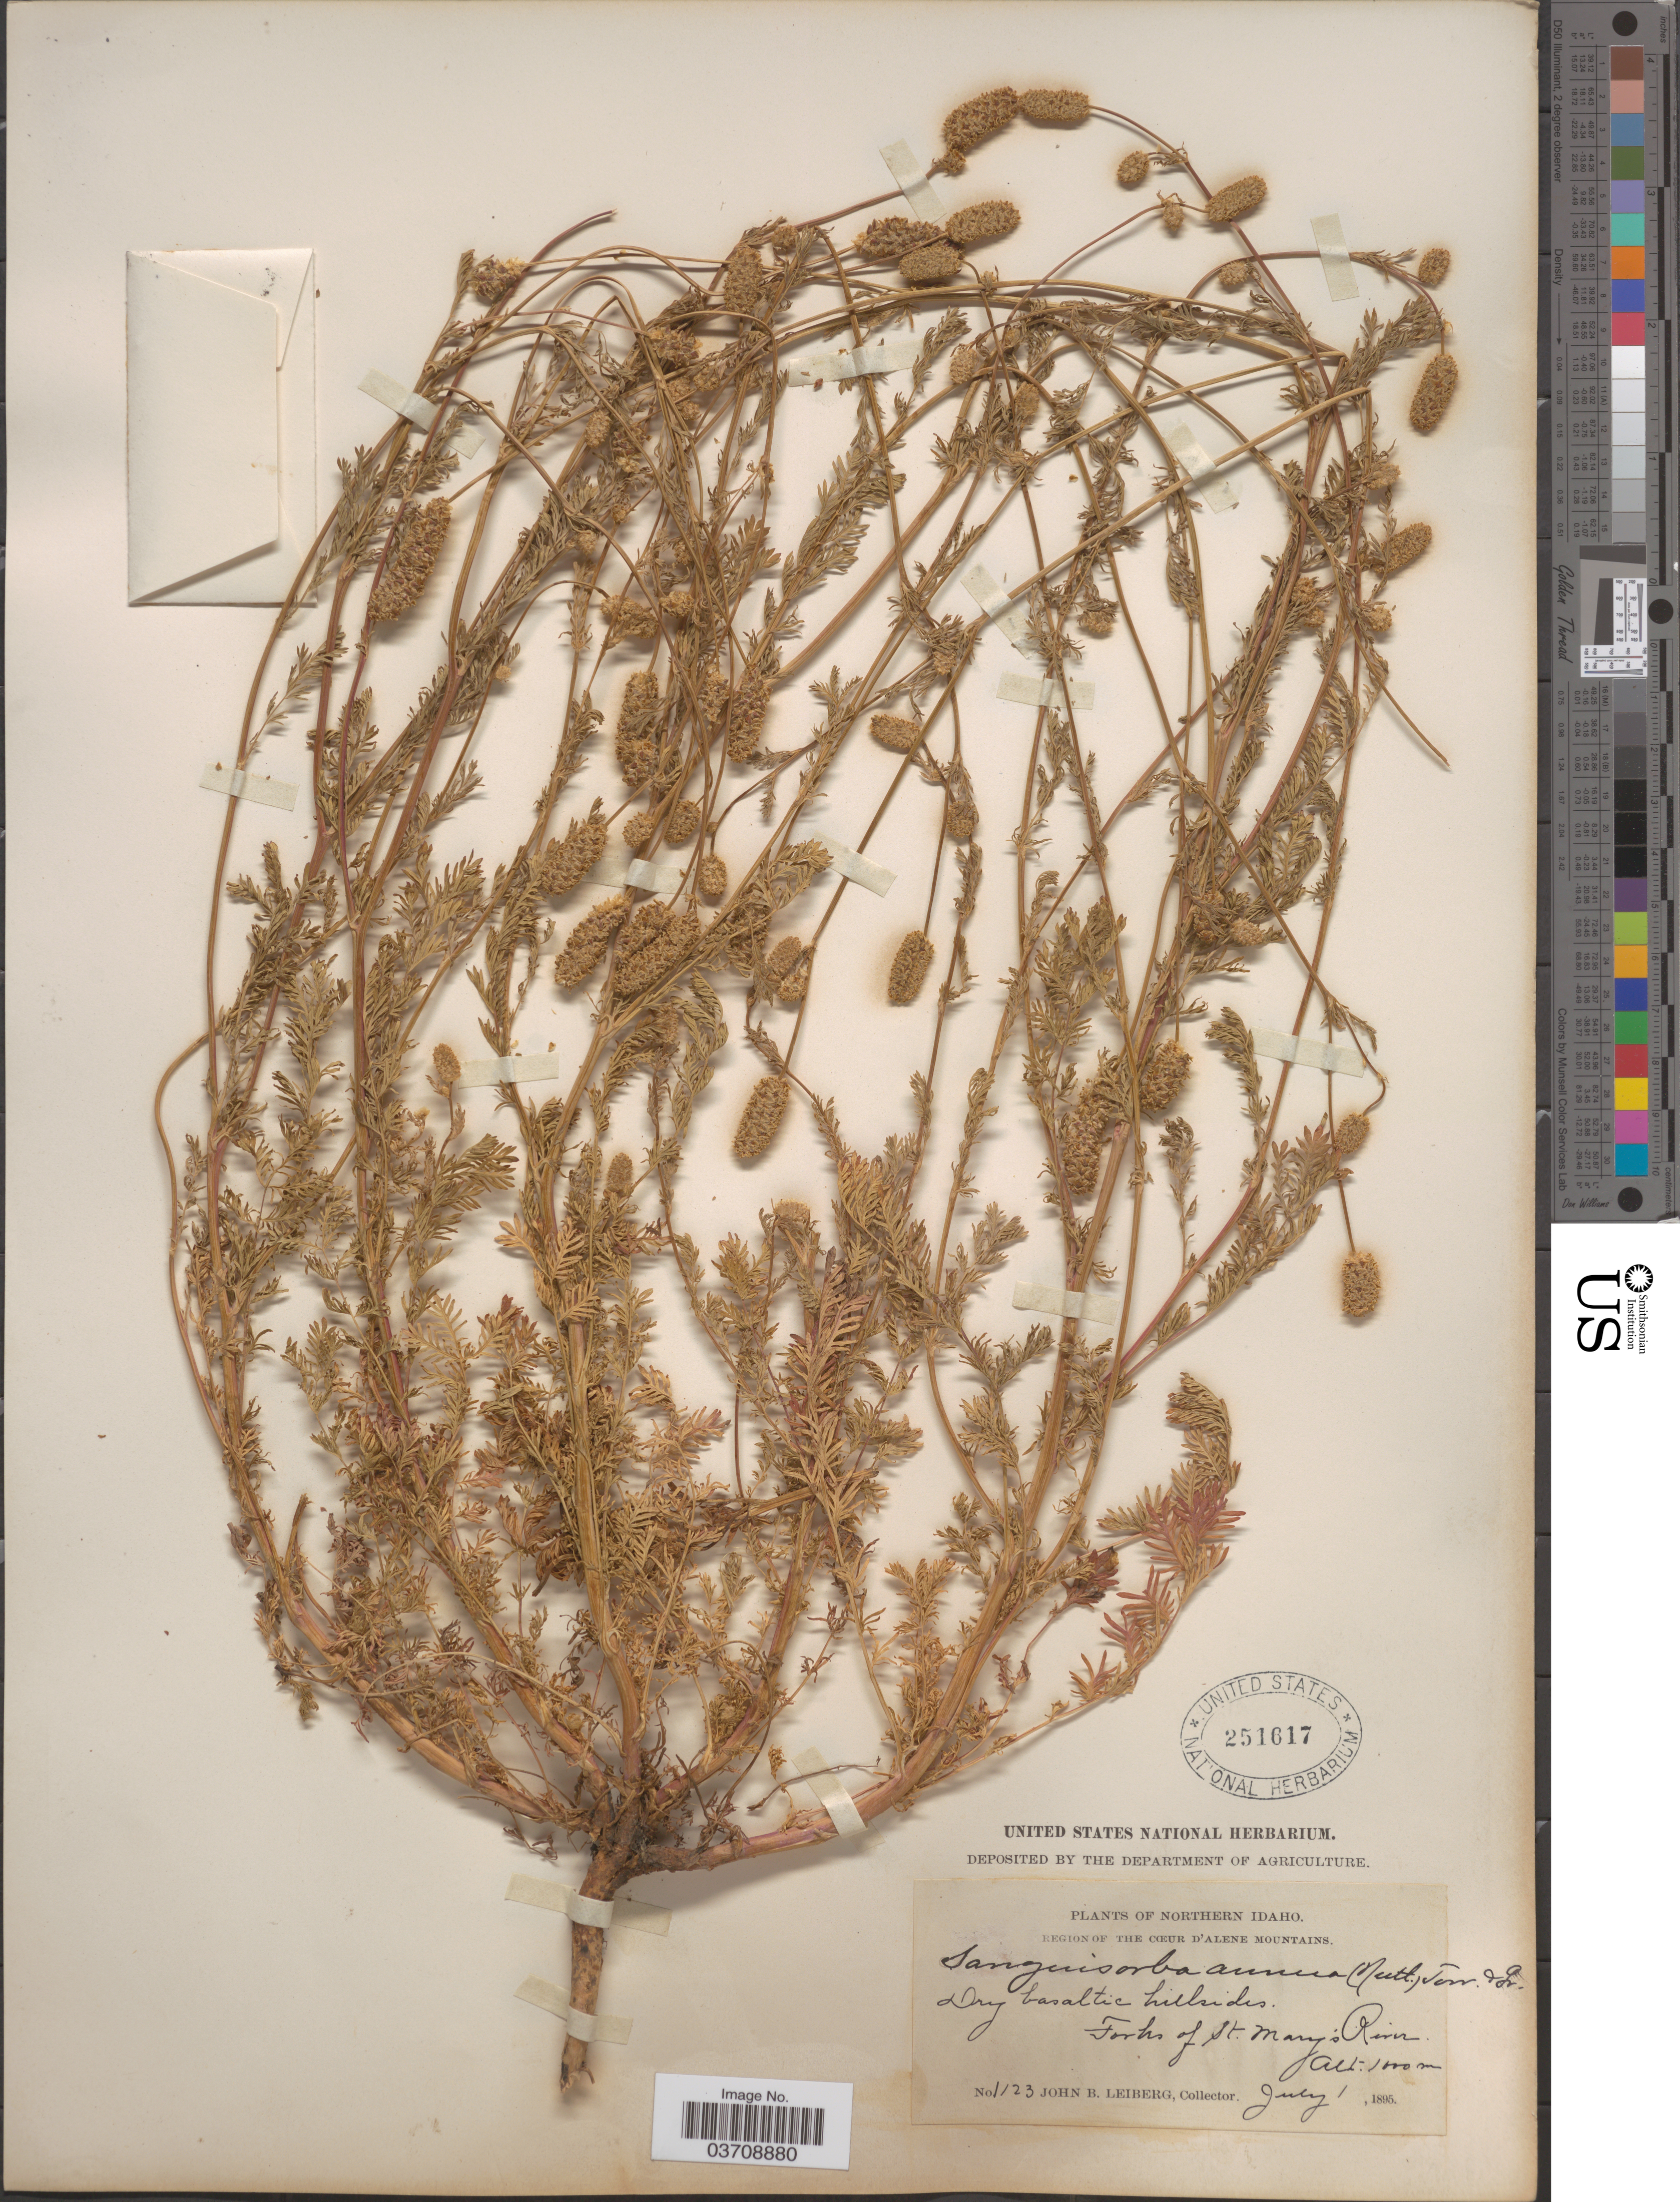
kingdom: Plantae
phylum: Tracheophyta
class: Magnoliopsida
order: Rosales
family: Rosaceae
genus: Sanguisorba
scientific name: Sanguisorba occidentalis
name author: Nutt.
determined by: Strong, Mark T., (BOT), Smithsonian Institution - National Museum of Natural History (UNITED STATES)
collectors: J. B. Leiberg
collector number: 1123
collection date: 1895-07-01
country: United States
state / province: Idaho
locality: Northern Idaho. Region of the Cœur d'Alene Mountains. Forks of St. Mary's River.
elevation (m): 1600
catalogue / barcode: US 251617